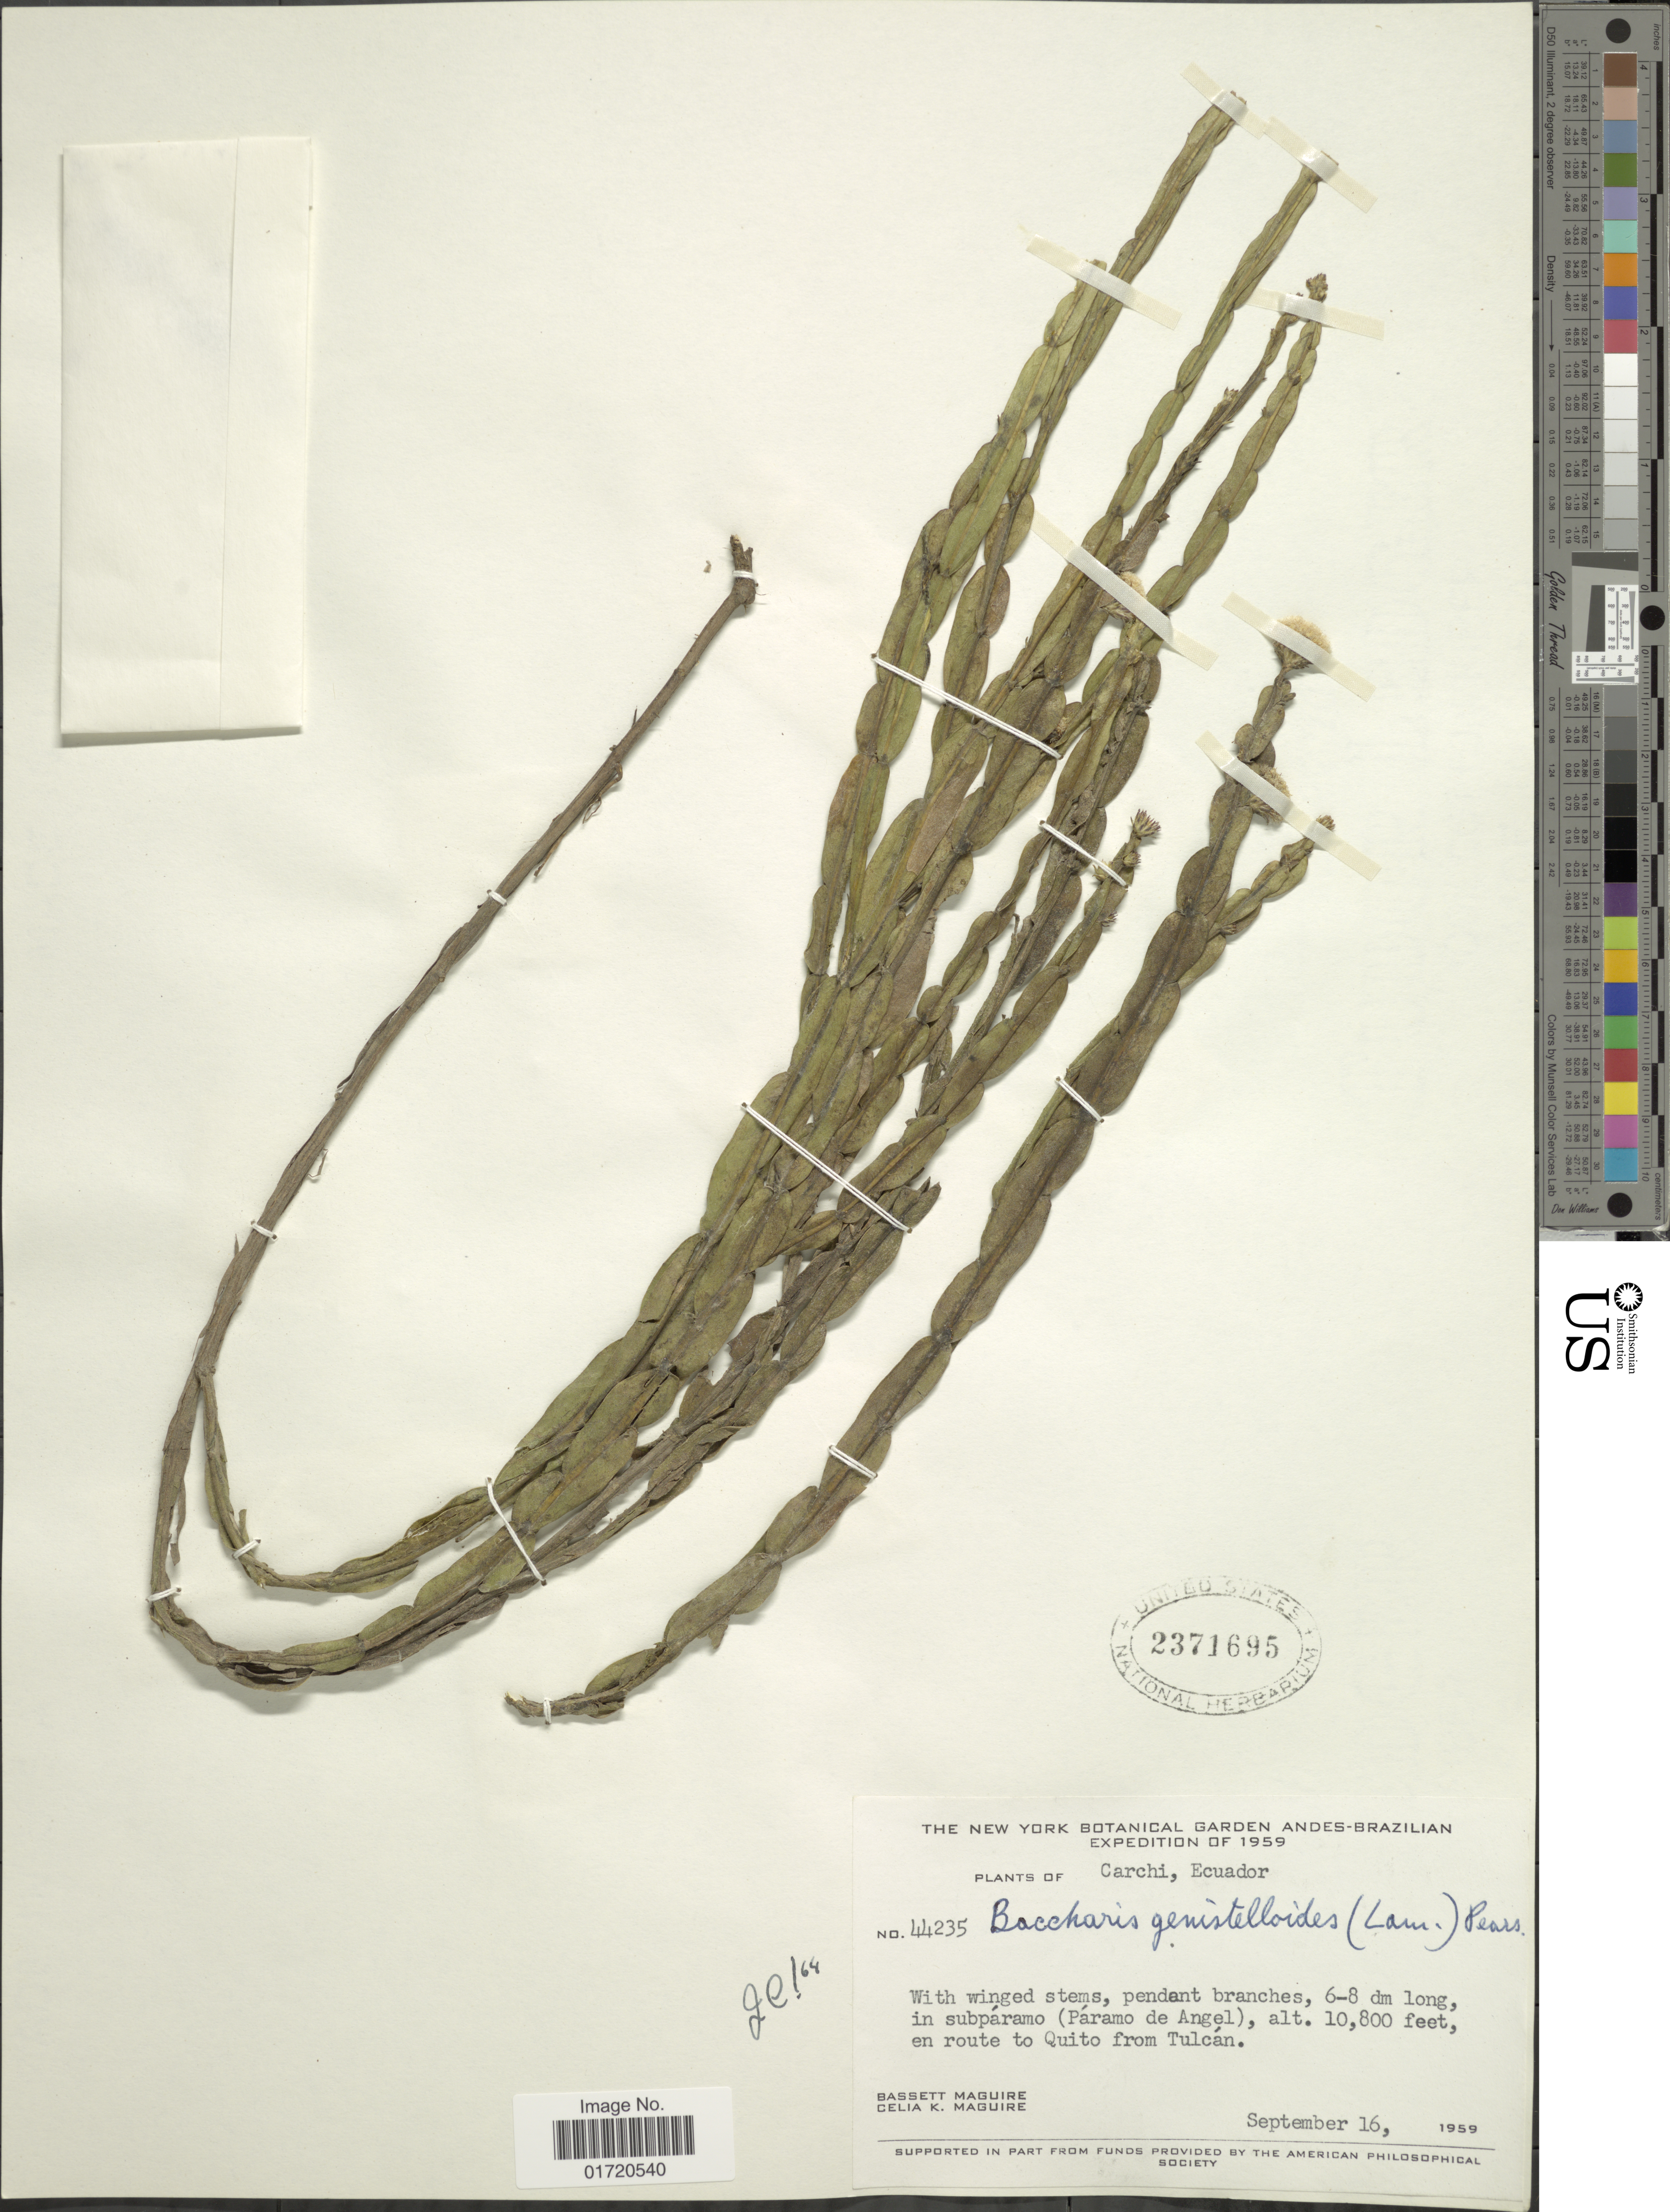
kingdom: Plantae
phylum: Tracheophyta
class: Magnoliopsida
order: Asterales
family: Asteraceae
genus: Baccharis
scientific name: Baccharis genistelloides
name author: (Lam.) Pers.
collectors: B. Maguire & C. K. Maguire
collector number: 44235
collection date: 1959-09-16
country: Ecuador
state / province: Carchi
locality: In subpáramo (Páramo de Angel). en route to Quito from Tulcan.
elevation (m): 3292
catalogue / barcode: US 2371695